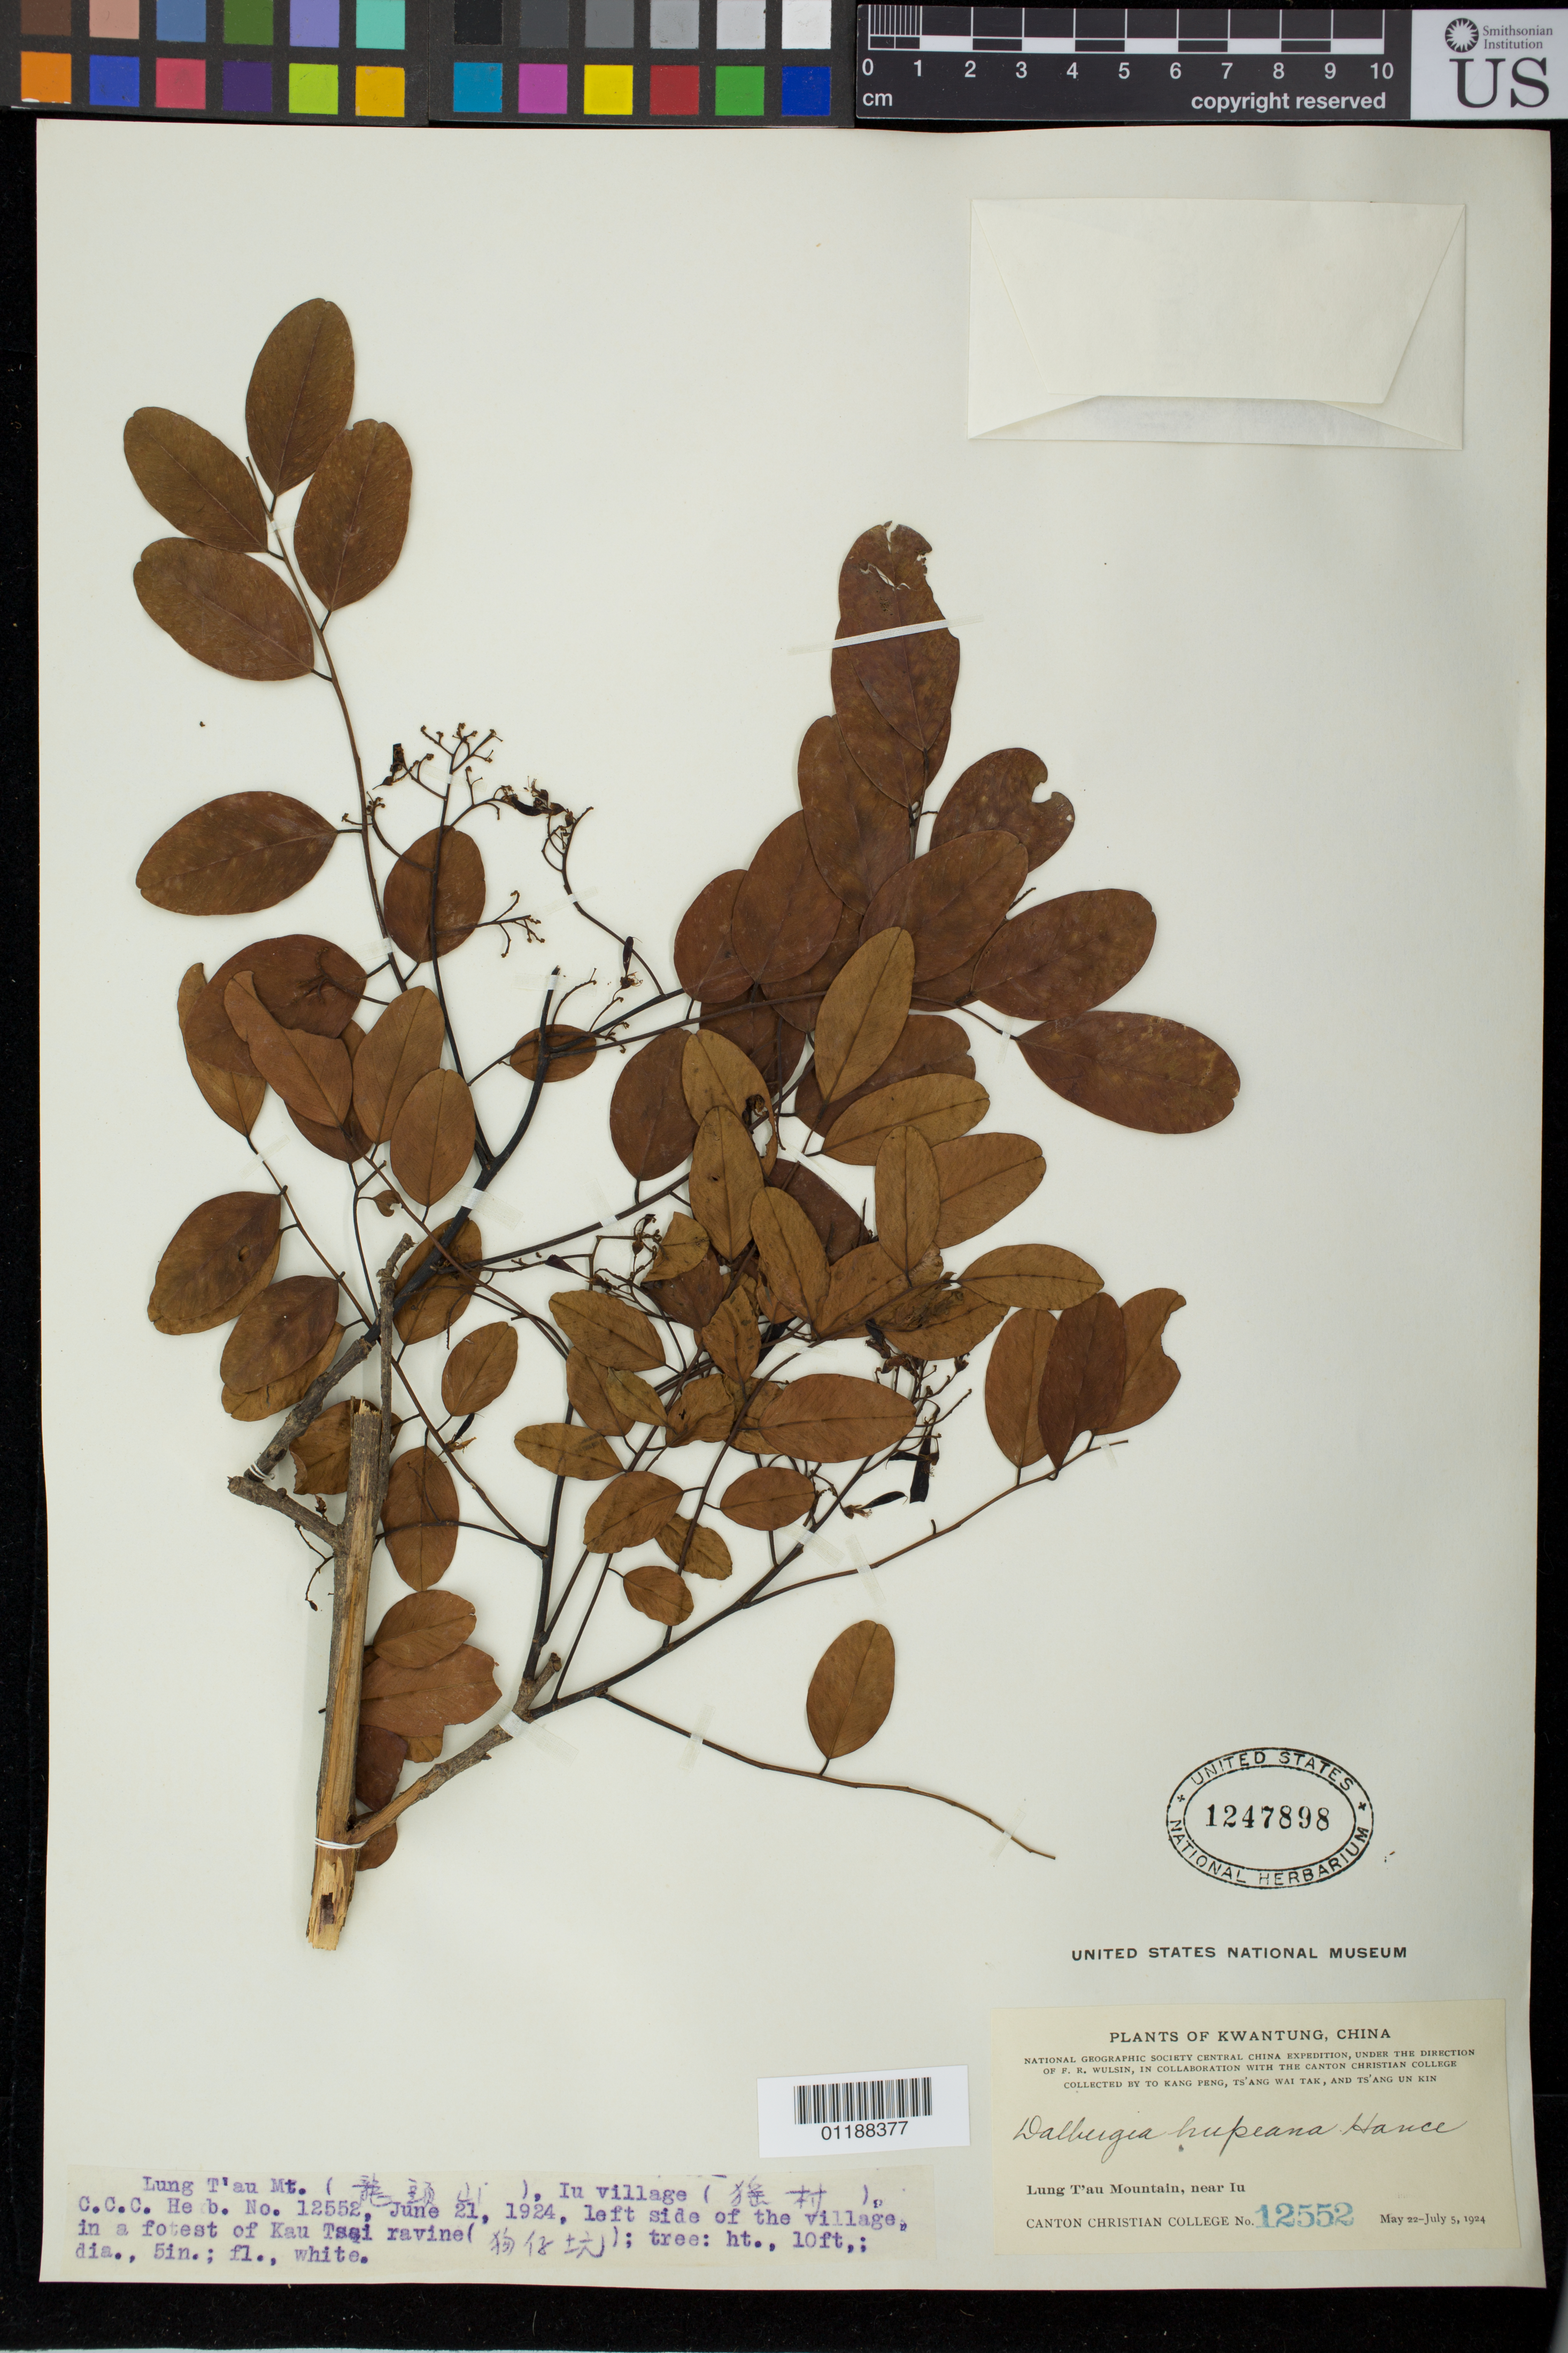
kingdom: Plantae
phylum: Tracheophyta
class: Magnoliopsida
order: Fabales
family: Fabaceae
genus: Dalbergia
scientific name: Dalbergia hupeana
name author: Hance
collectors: Kang Peng To, W. T. Tsang & U. K. Tsang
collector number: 12552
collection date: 1924-05-22/1924-07-05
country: China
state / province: Guangdong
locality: Lung T'au Mountain, Iu village. Left side of village in a forest of Kau Tsai ravine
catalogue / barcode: US 1247898